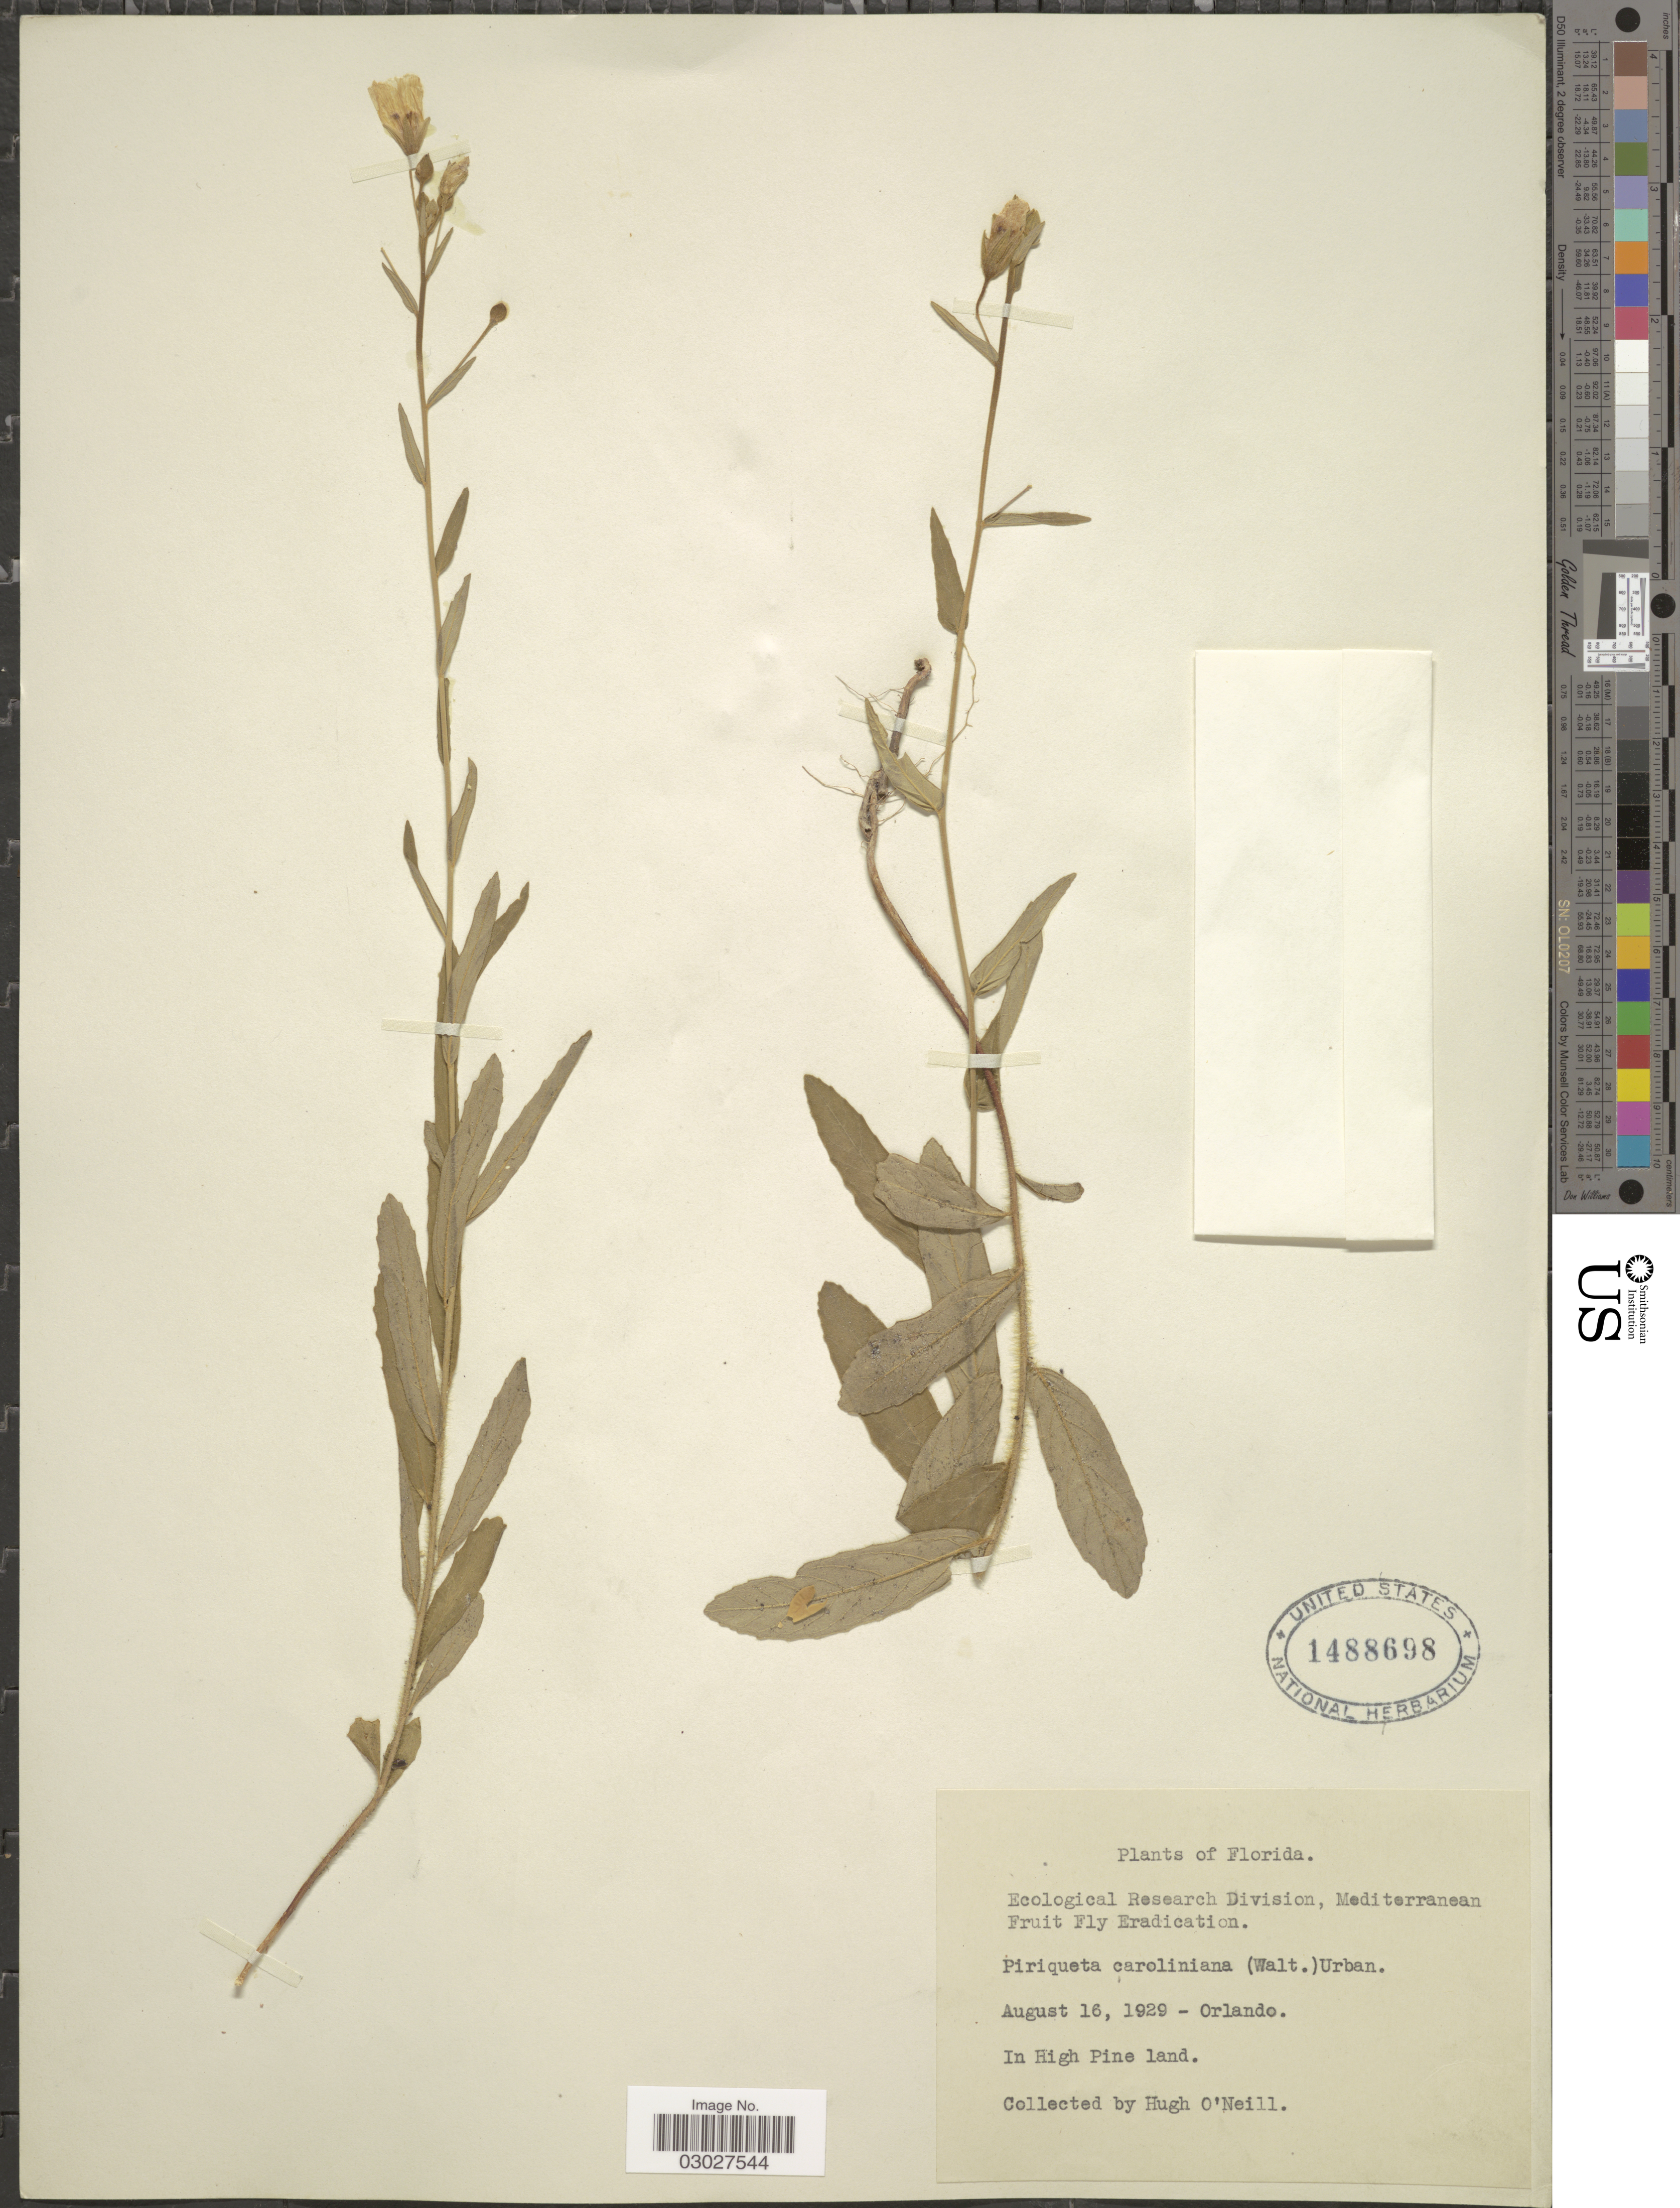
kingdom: Plantae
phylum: Tracheophyta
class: Magnoliopsida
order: Malpighiales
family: Turneraceae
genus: Piriqueta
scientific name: Piriqueta cistoides subsp. caroliniana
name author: (Walter) Arbo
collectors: H. O'Neill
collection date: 1929-08-16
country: United States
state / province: Florida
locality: Orlando. In High Pine land.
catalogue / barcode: US 1488698